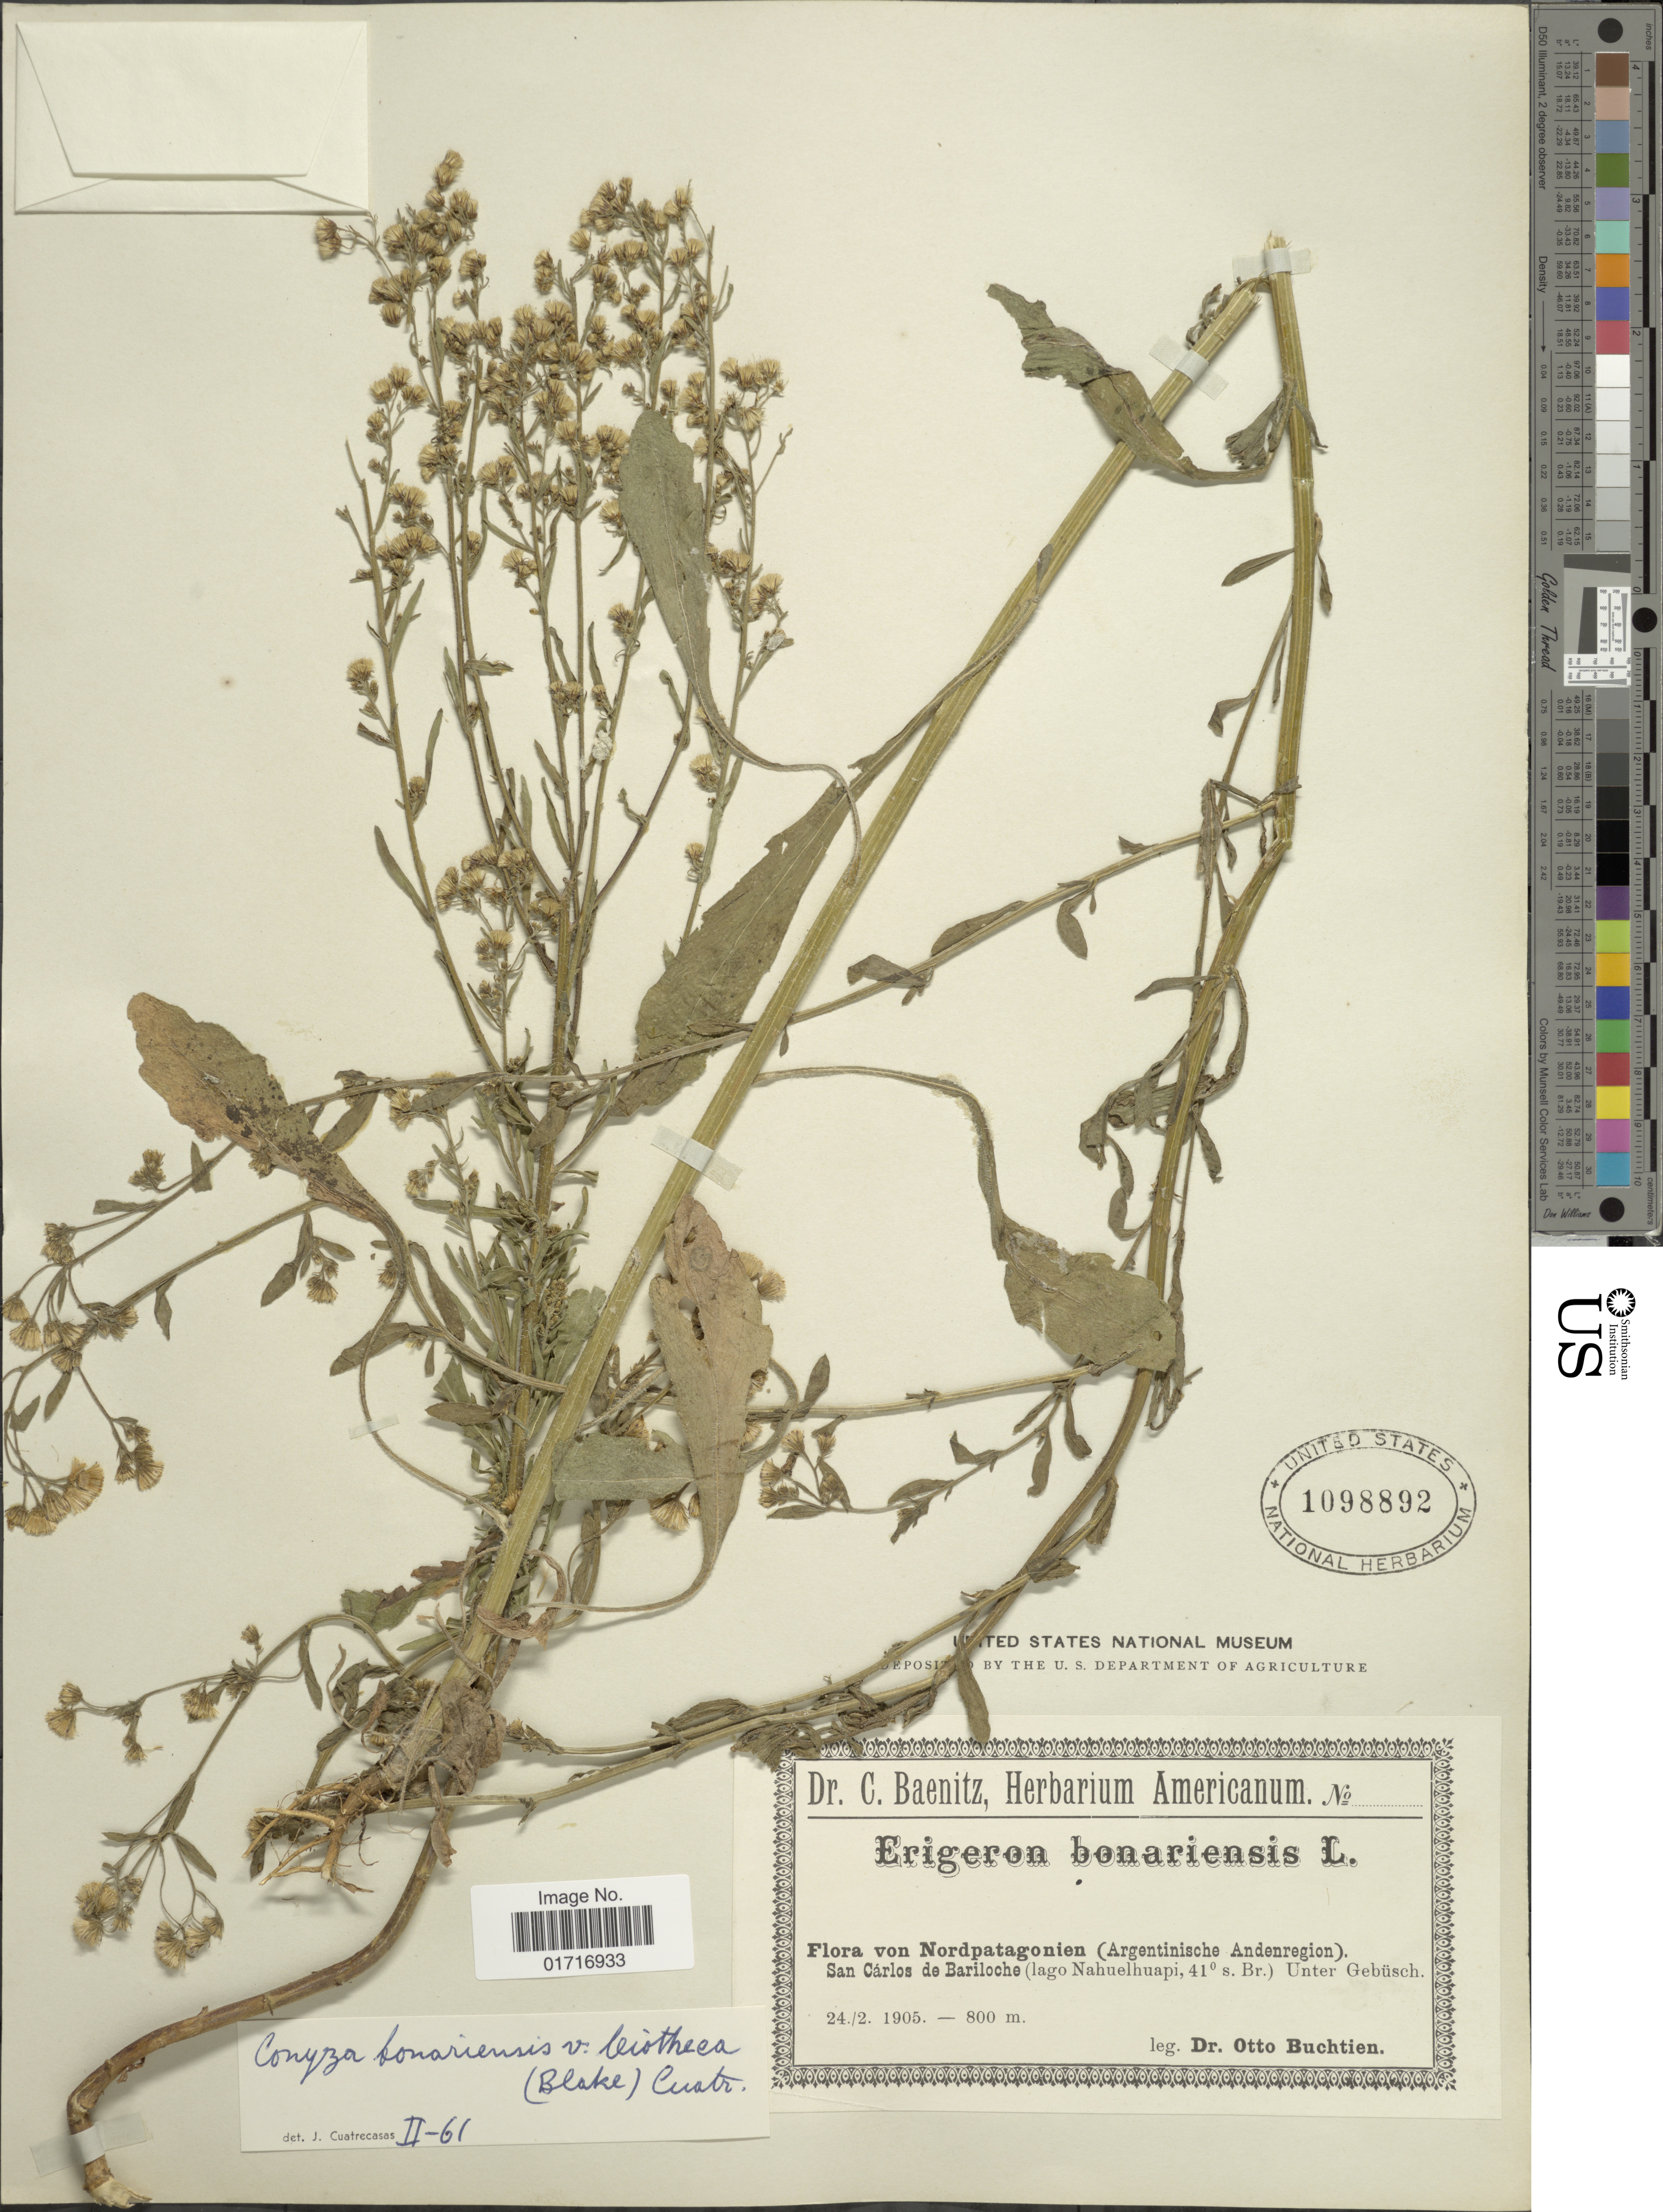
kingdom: Plantae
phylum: Tracheophyta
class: Magnoliopsida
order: Asterales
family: Asteraceae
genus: Conyza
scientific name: Conyza bonariensis var. leiotheca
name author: (S.F. Blake) Cuatrec.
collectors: O. Buchtien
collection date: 1905-02-24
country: Argentina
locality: Nordpatagonien, (Argentinische Adenregion), San Carlos de Bariloche (lago Nahuelhuapi) Unter Gebusch.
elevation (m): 800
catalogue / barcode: US 1098892